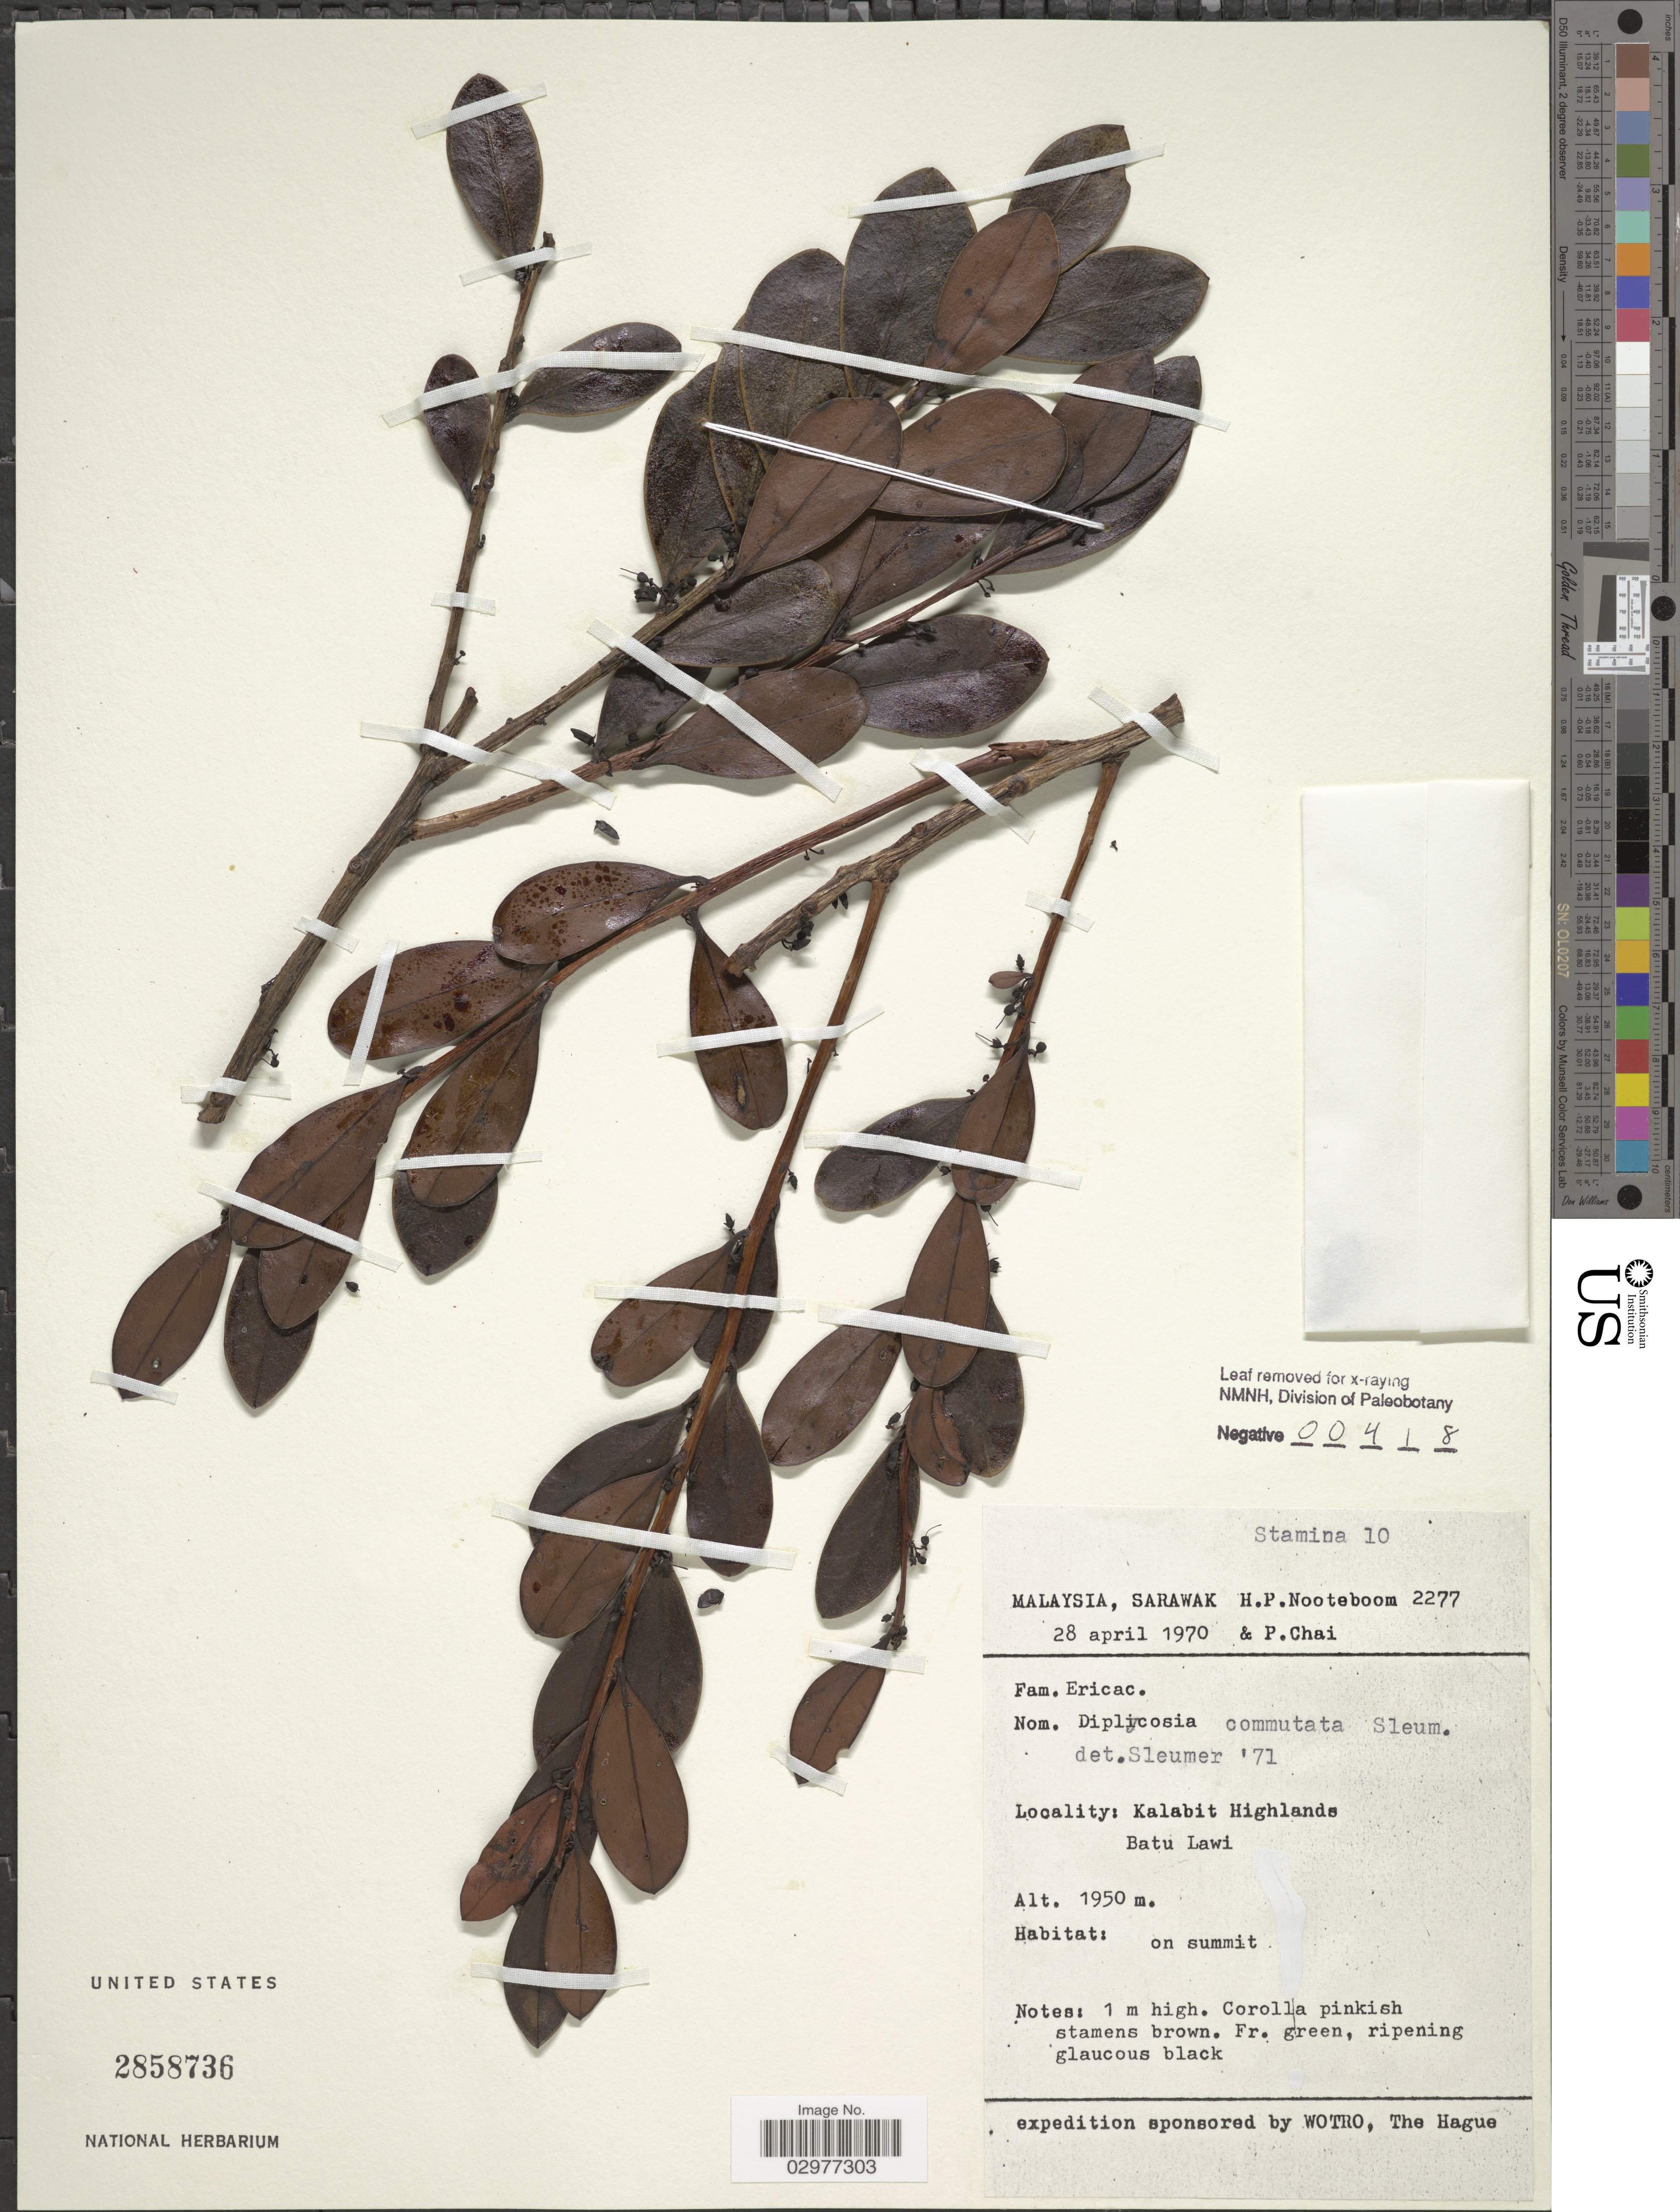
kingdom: Plantae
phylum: Tracheophyta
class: Magnoliopsida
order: Ericales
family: Ericaceae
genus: Diplycosia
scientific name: Diplycosia commutata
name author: Sleumer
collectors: H. P. Nooteboom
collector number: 2277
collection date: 1970-04-28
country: Malaysia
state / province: Sarawak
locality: Kalabit Highlands, Batu Lawi.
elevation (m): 1950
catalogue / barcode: US 2858736